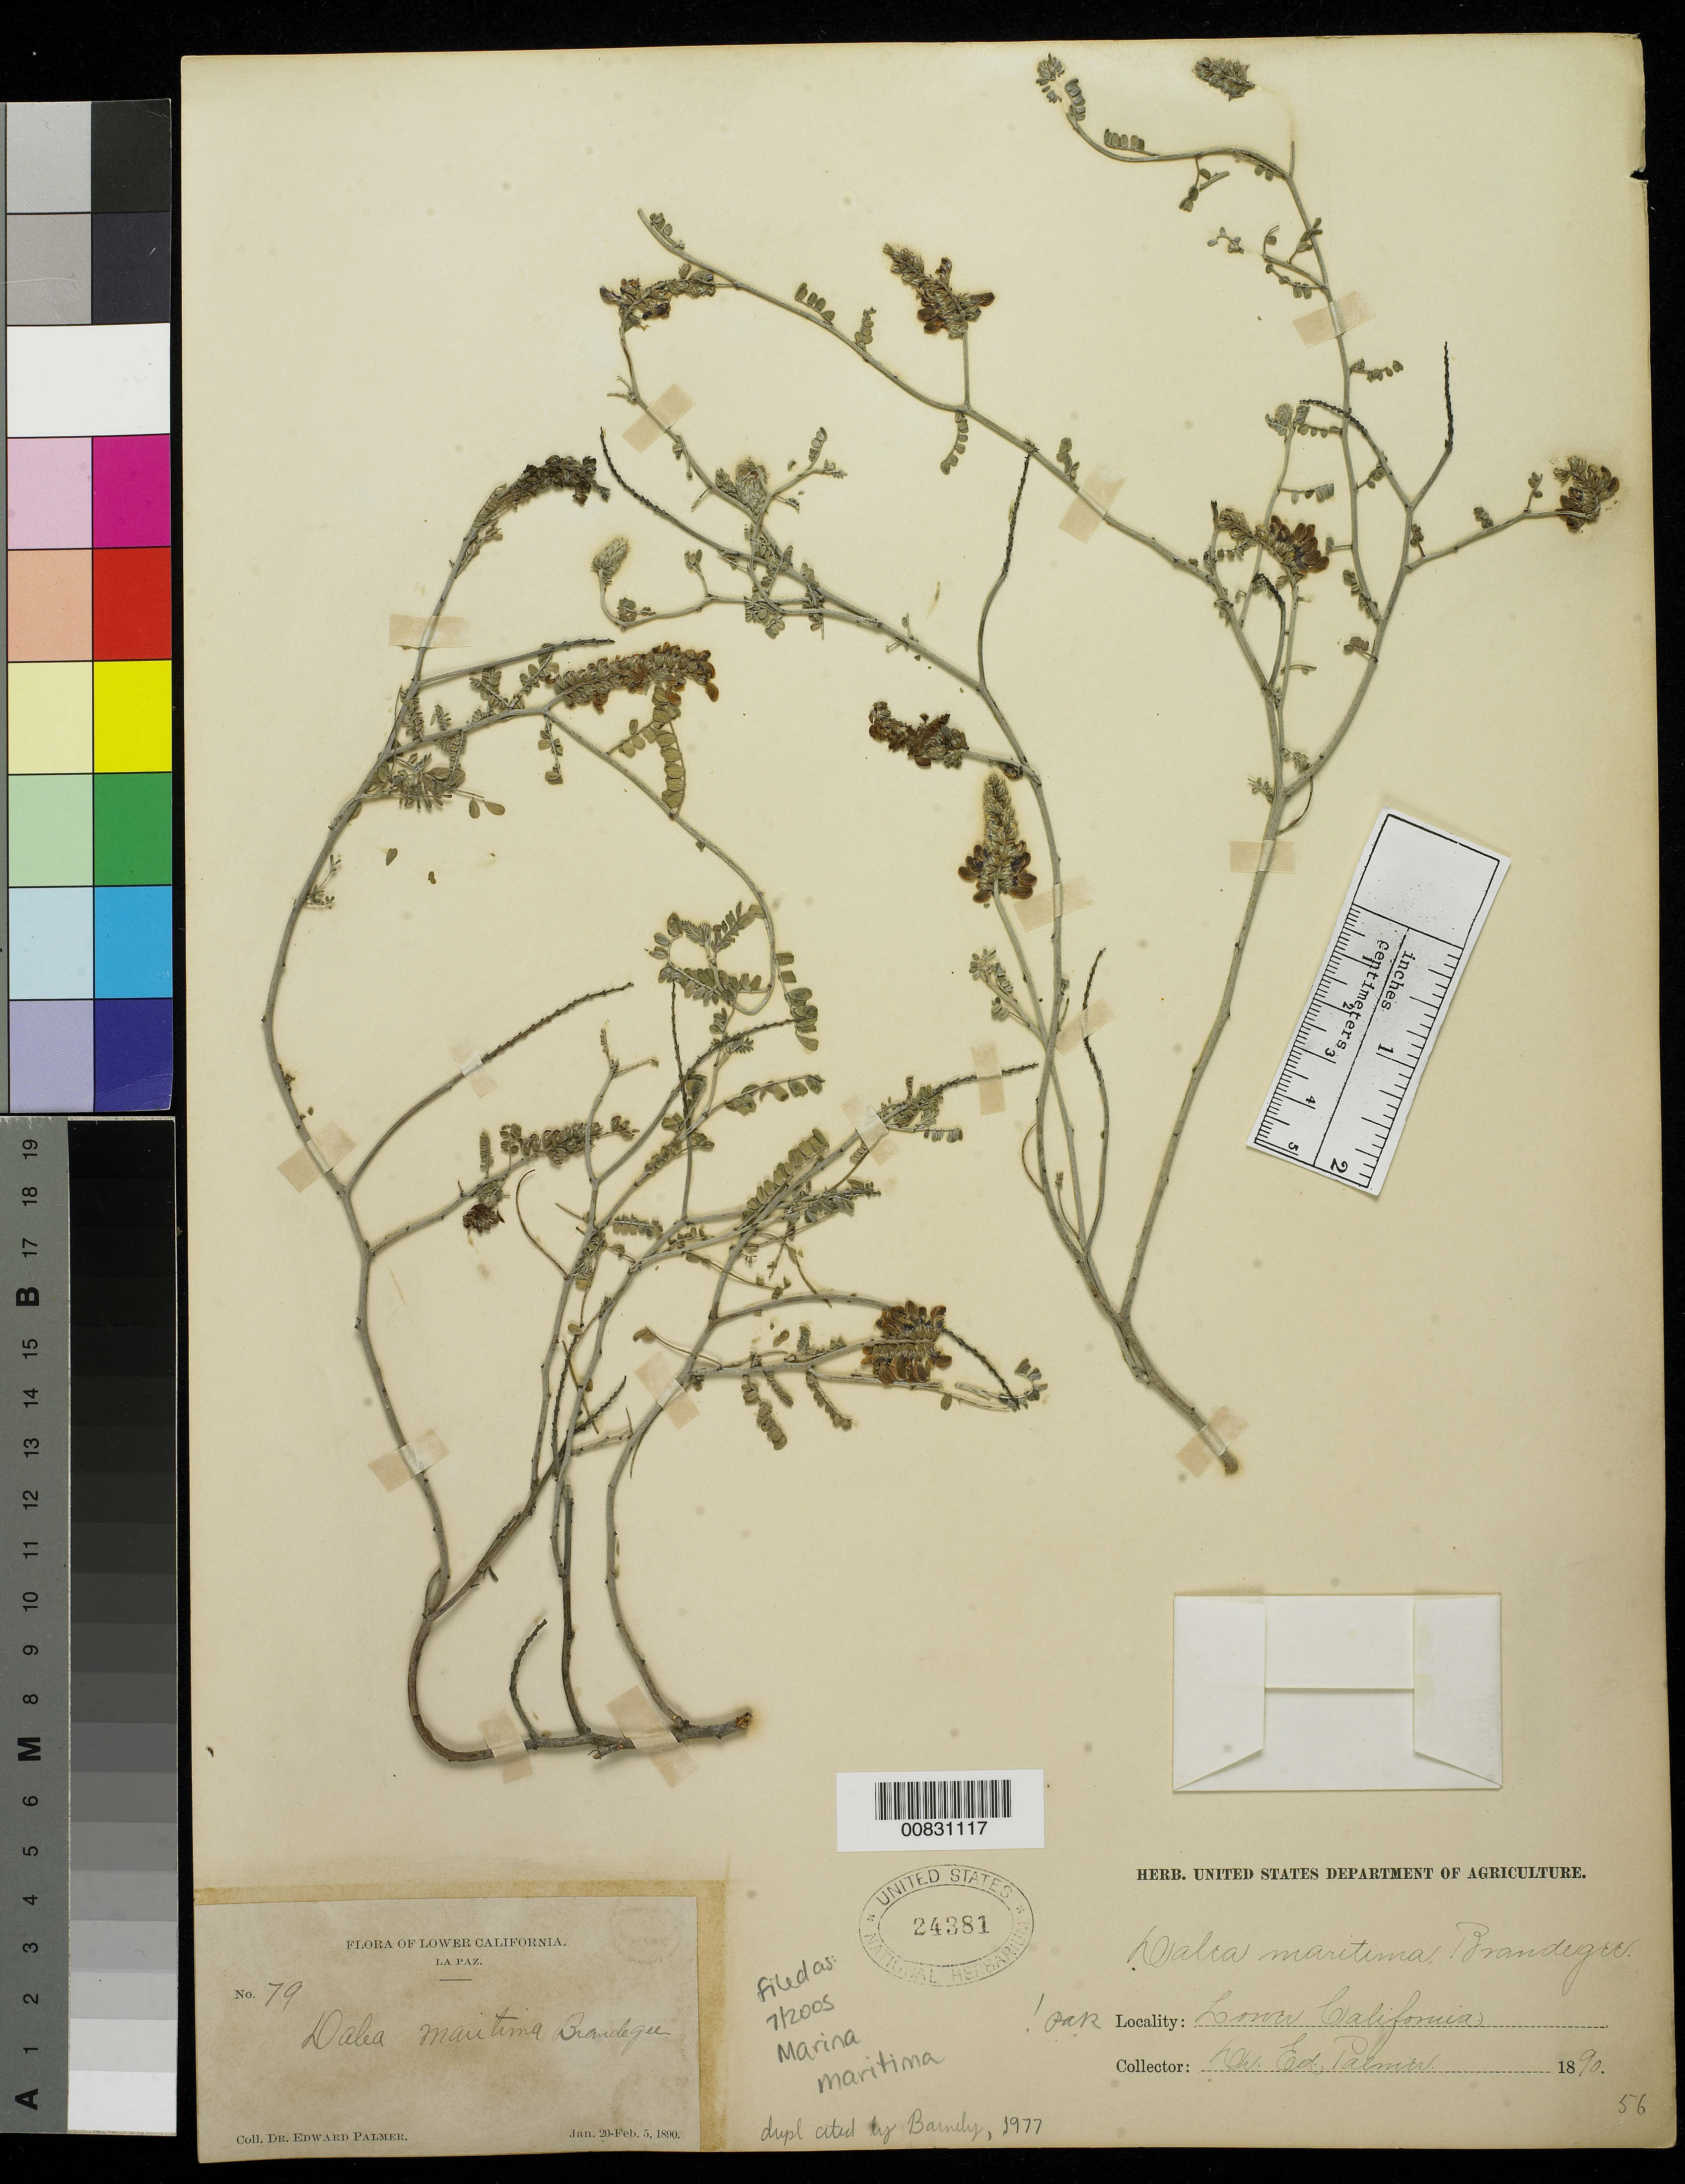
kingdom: Plantae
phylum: Tracheophyta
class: Magnoliopsida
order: Fabales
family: Fabaceae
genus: Marina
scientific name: Marina maritima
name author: (Brandegee) Barneby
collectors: E. Palmer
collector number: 79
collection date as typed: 20 Jan 1890 to 05 Feb 1890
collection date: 1890-01-20/1890-02-05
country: Mexico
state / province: Baja California Sur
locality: La Paz, Baja California Sur.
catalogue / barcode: US 24381